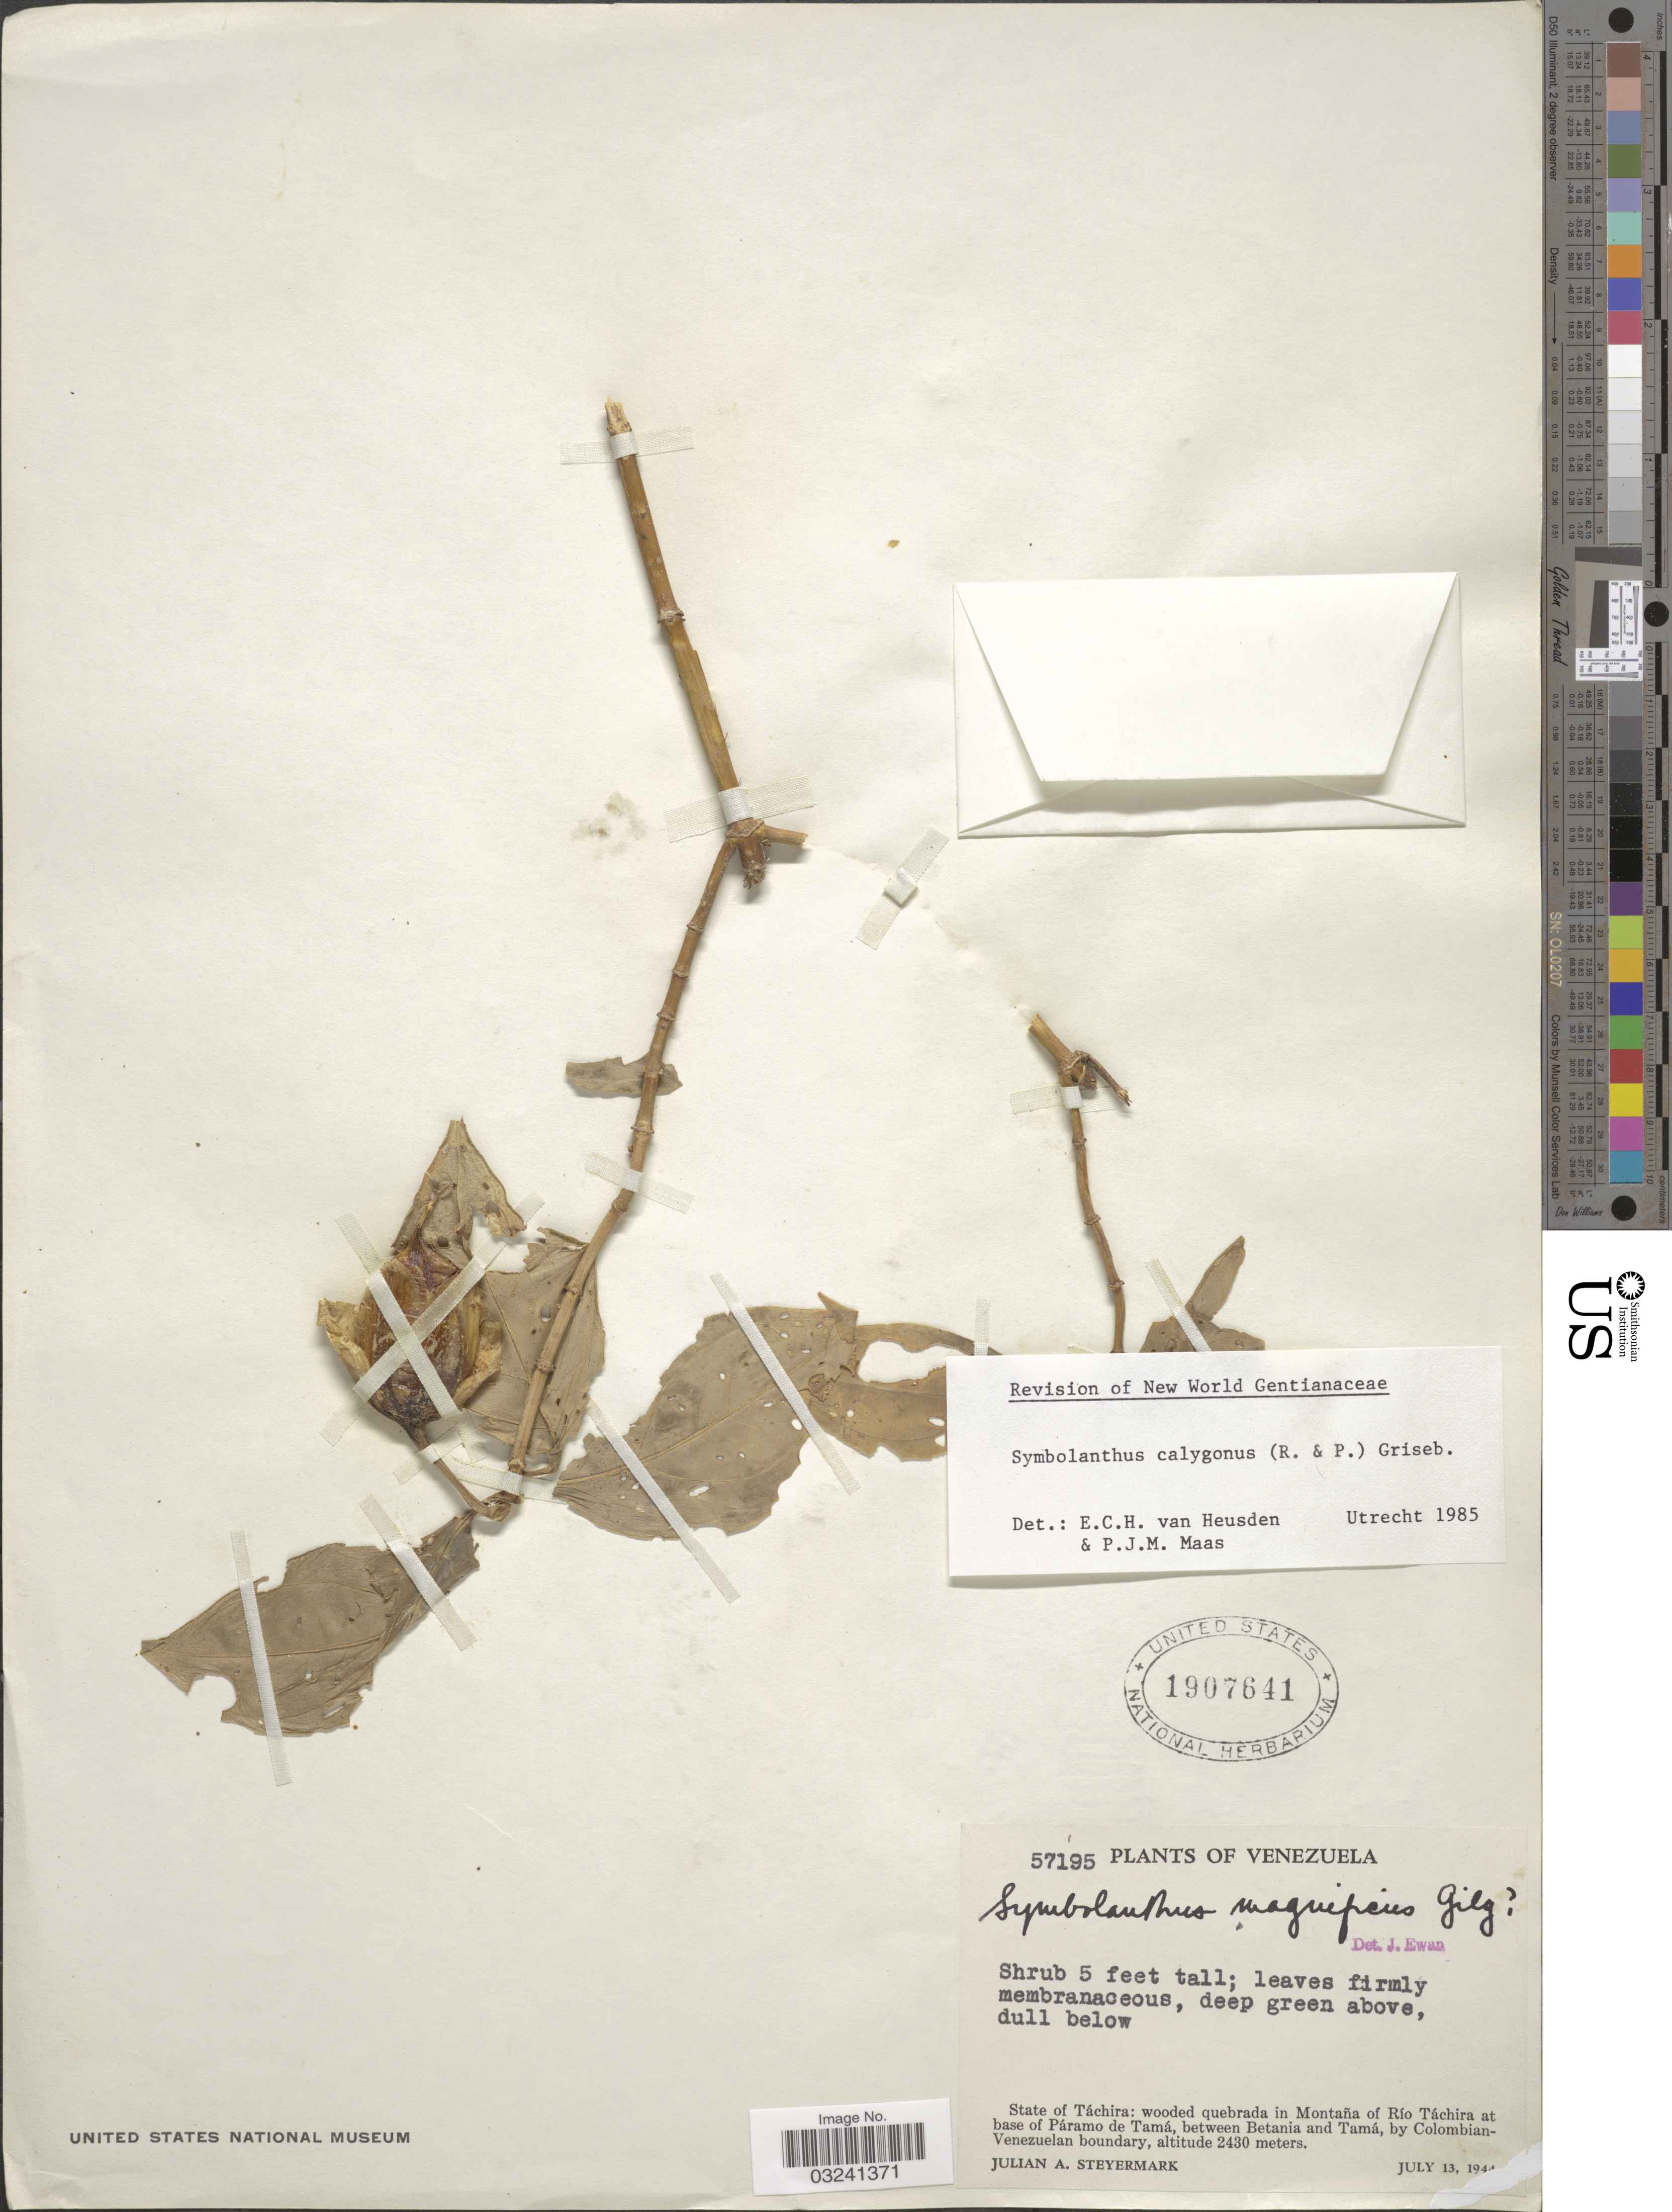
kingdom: Plantae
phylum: Tracheophyta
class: Magnoliopsida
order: Gentianales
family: Gentianaceae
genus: Symbolanthus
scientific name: Symbolanthus calygonus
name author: (Ruiz & Pav.) Griseb. ex Gilg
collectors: J. Steyermark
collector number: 57195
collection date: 1944-07-13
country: Venezuela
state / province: Tachira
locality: Wooded quebrada in Montaña of Río Táchira at base of Páramo de Tamá, between Betania and Tamá, by Colombian-Venezuelan boundary.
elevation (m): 2430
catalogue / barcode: US 1907641